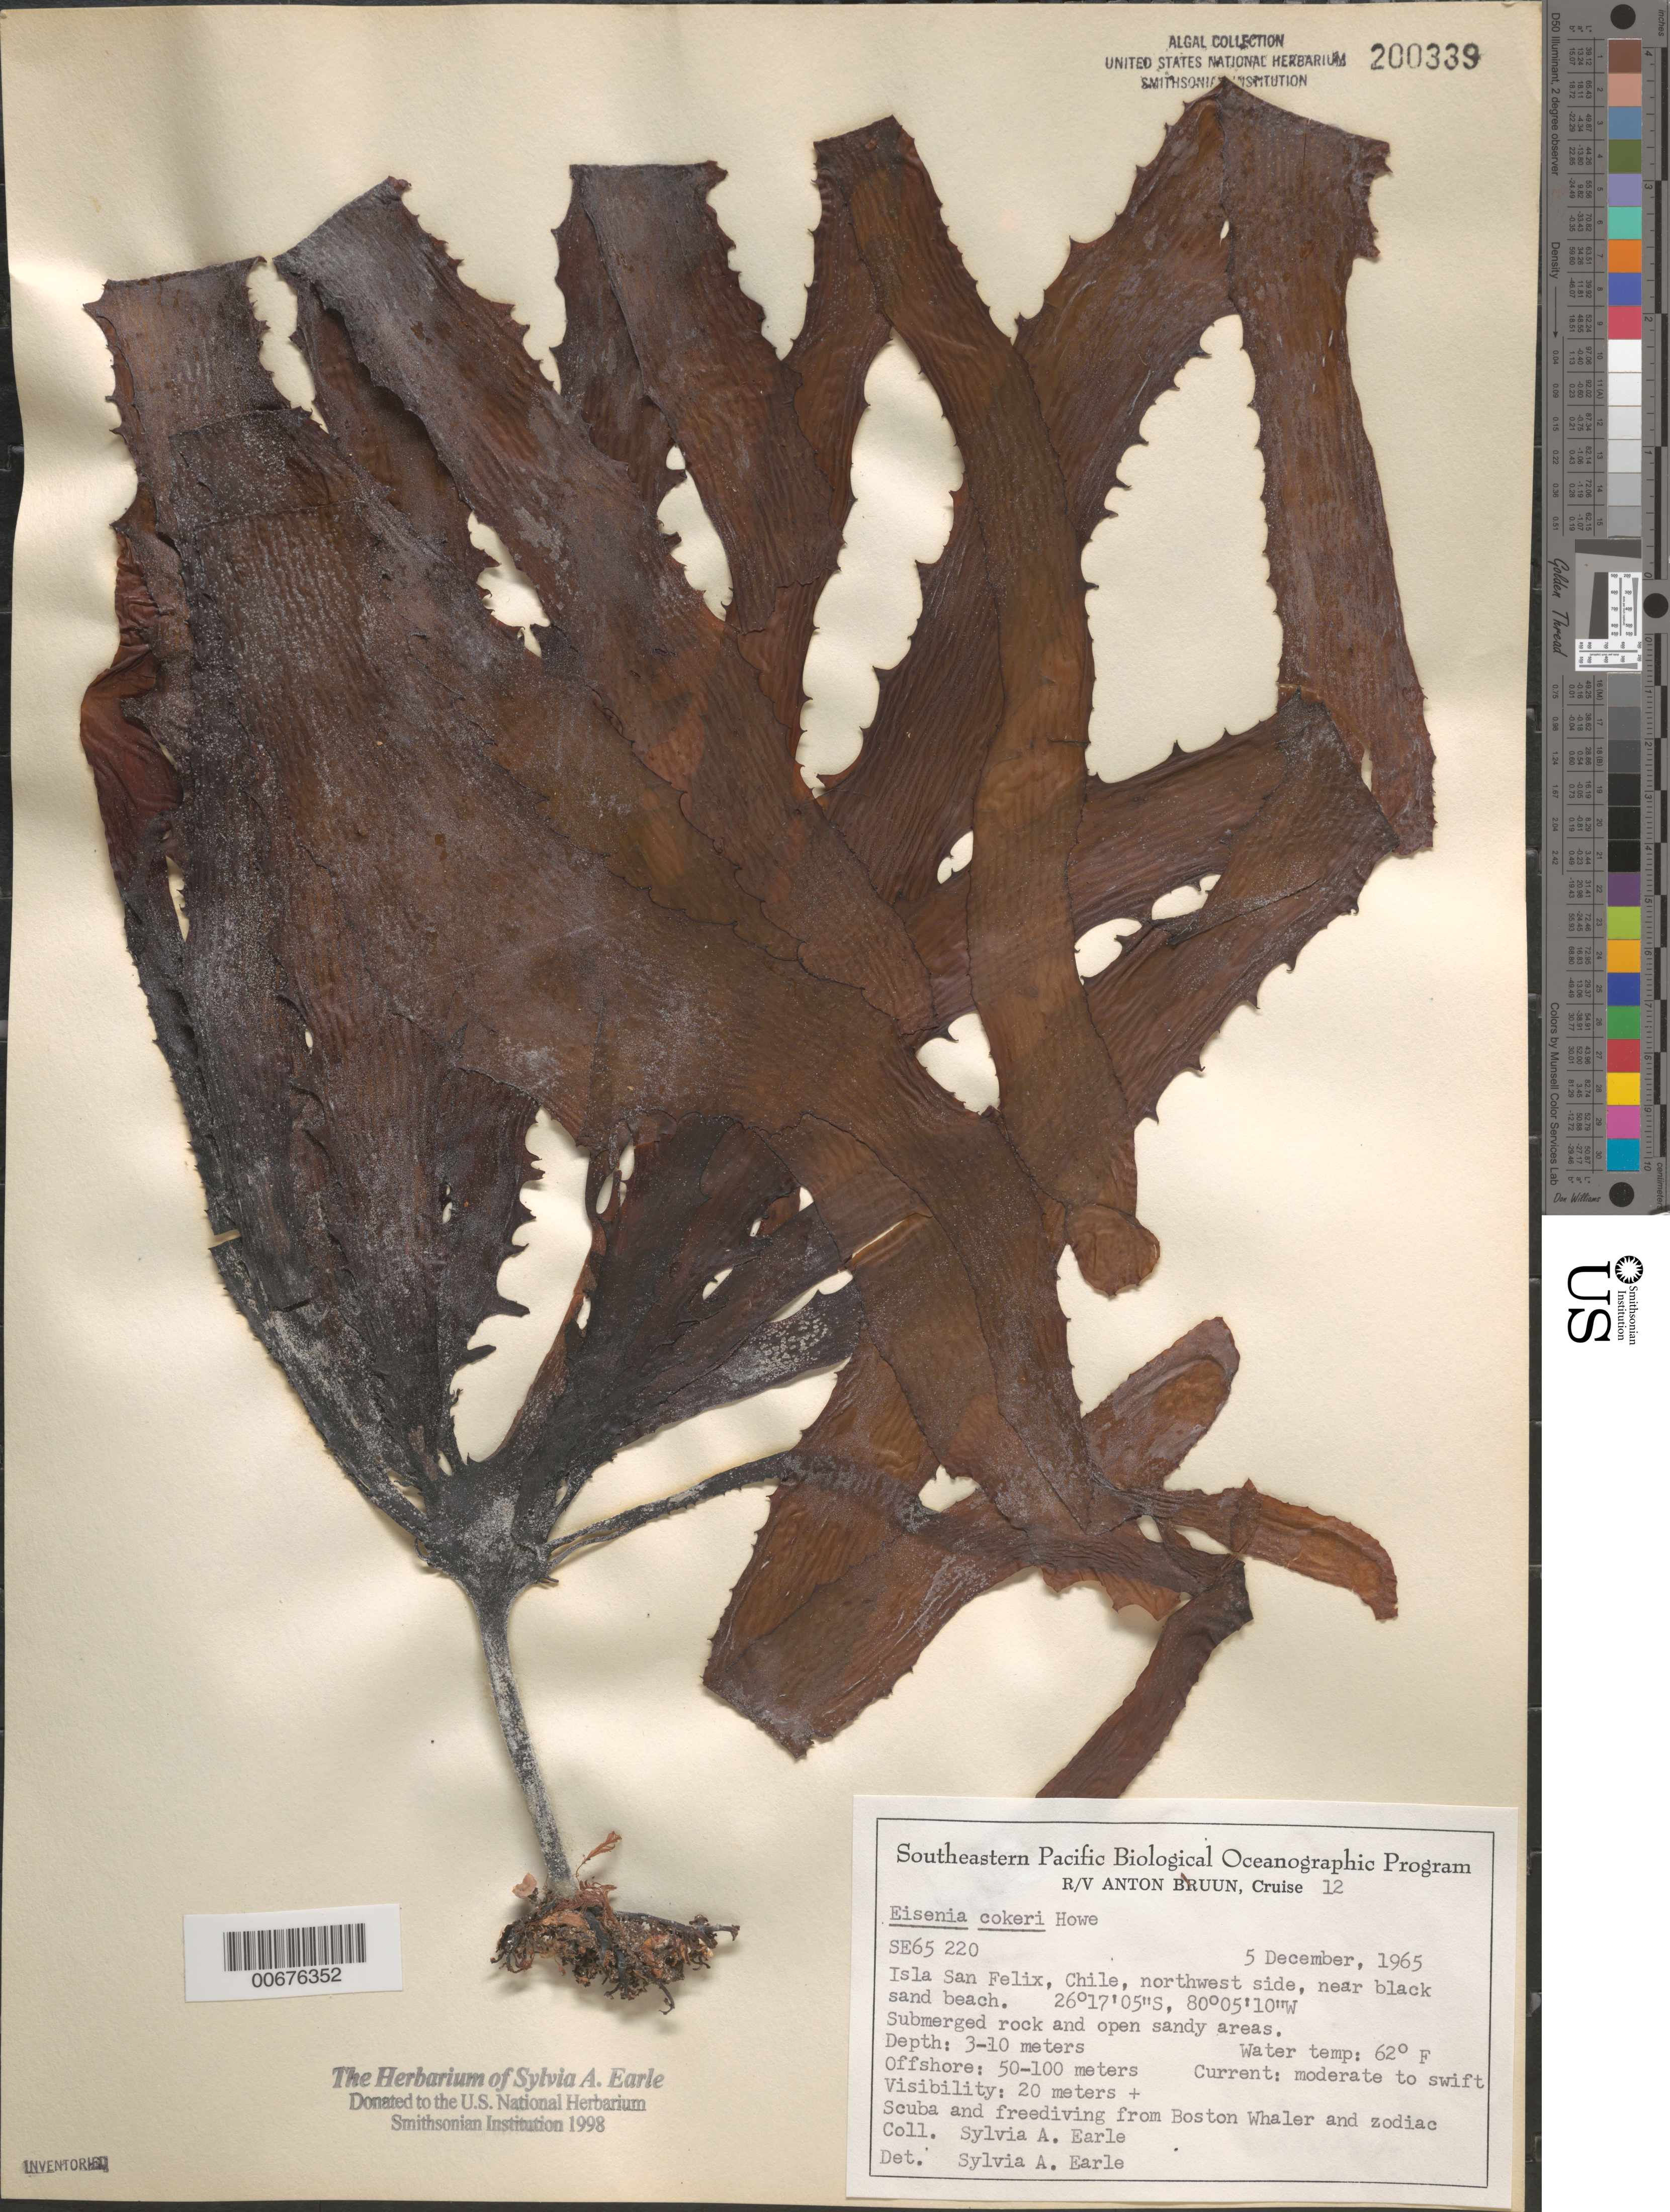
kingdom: Chromista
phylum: Ochrophyta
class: Phaeophyceae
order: Laminariales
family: Lessoniaceae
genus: Eisenia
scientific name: Eisenia cokeri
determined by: Earle, S. A.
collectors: S. A. Earle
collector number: SE 65220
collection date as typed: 05 Dec 1965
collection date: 1965-12-05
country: Chile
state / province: Atacama (III)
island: Isla San Felix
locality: Near black sand beach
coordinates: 26 17' 05" S, 80 05' 10" W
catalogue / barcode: US 200339